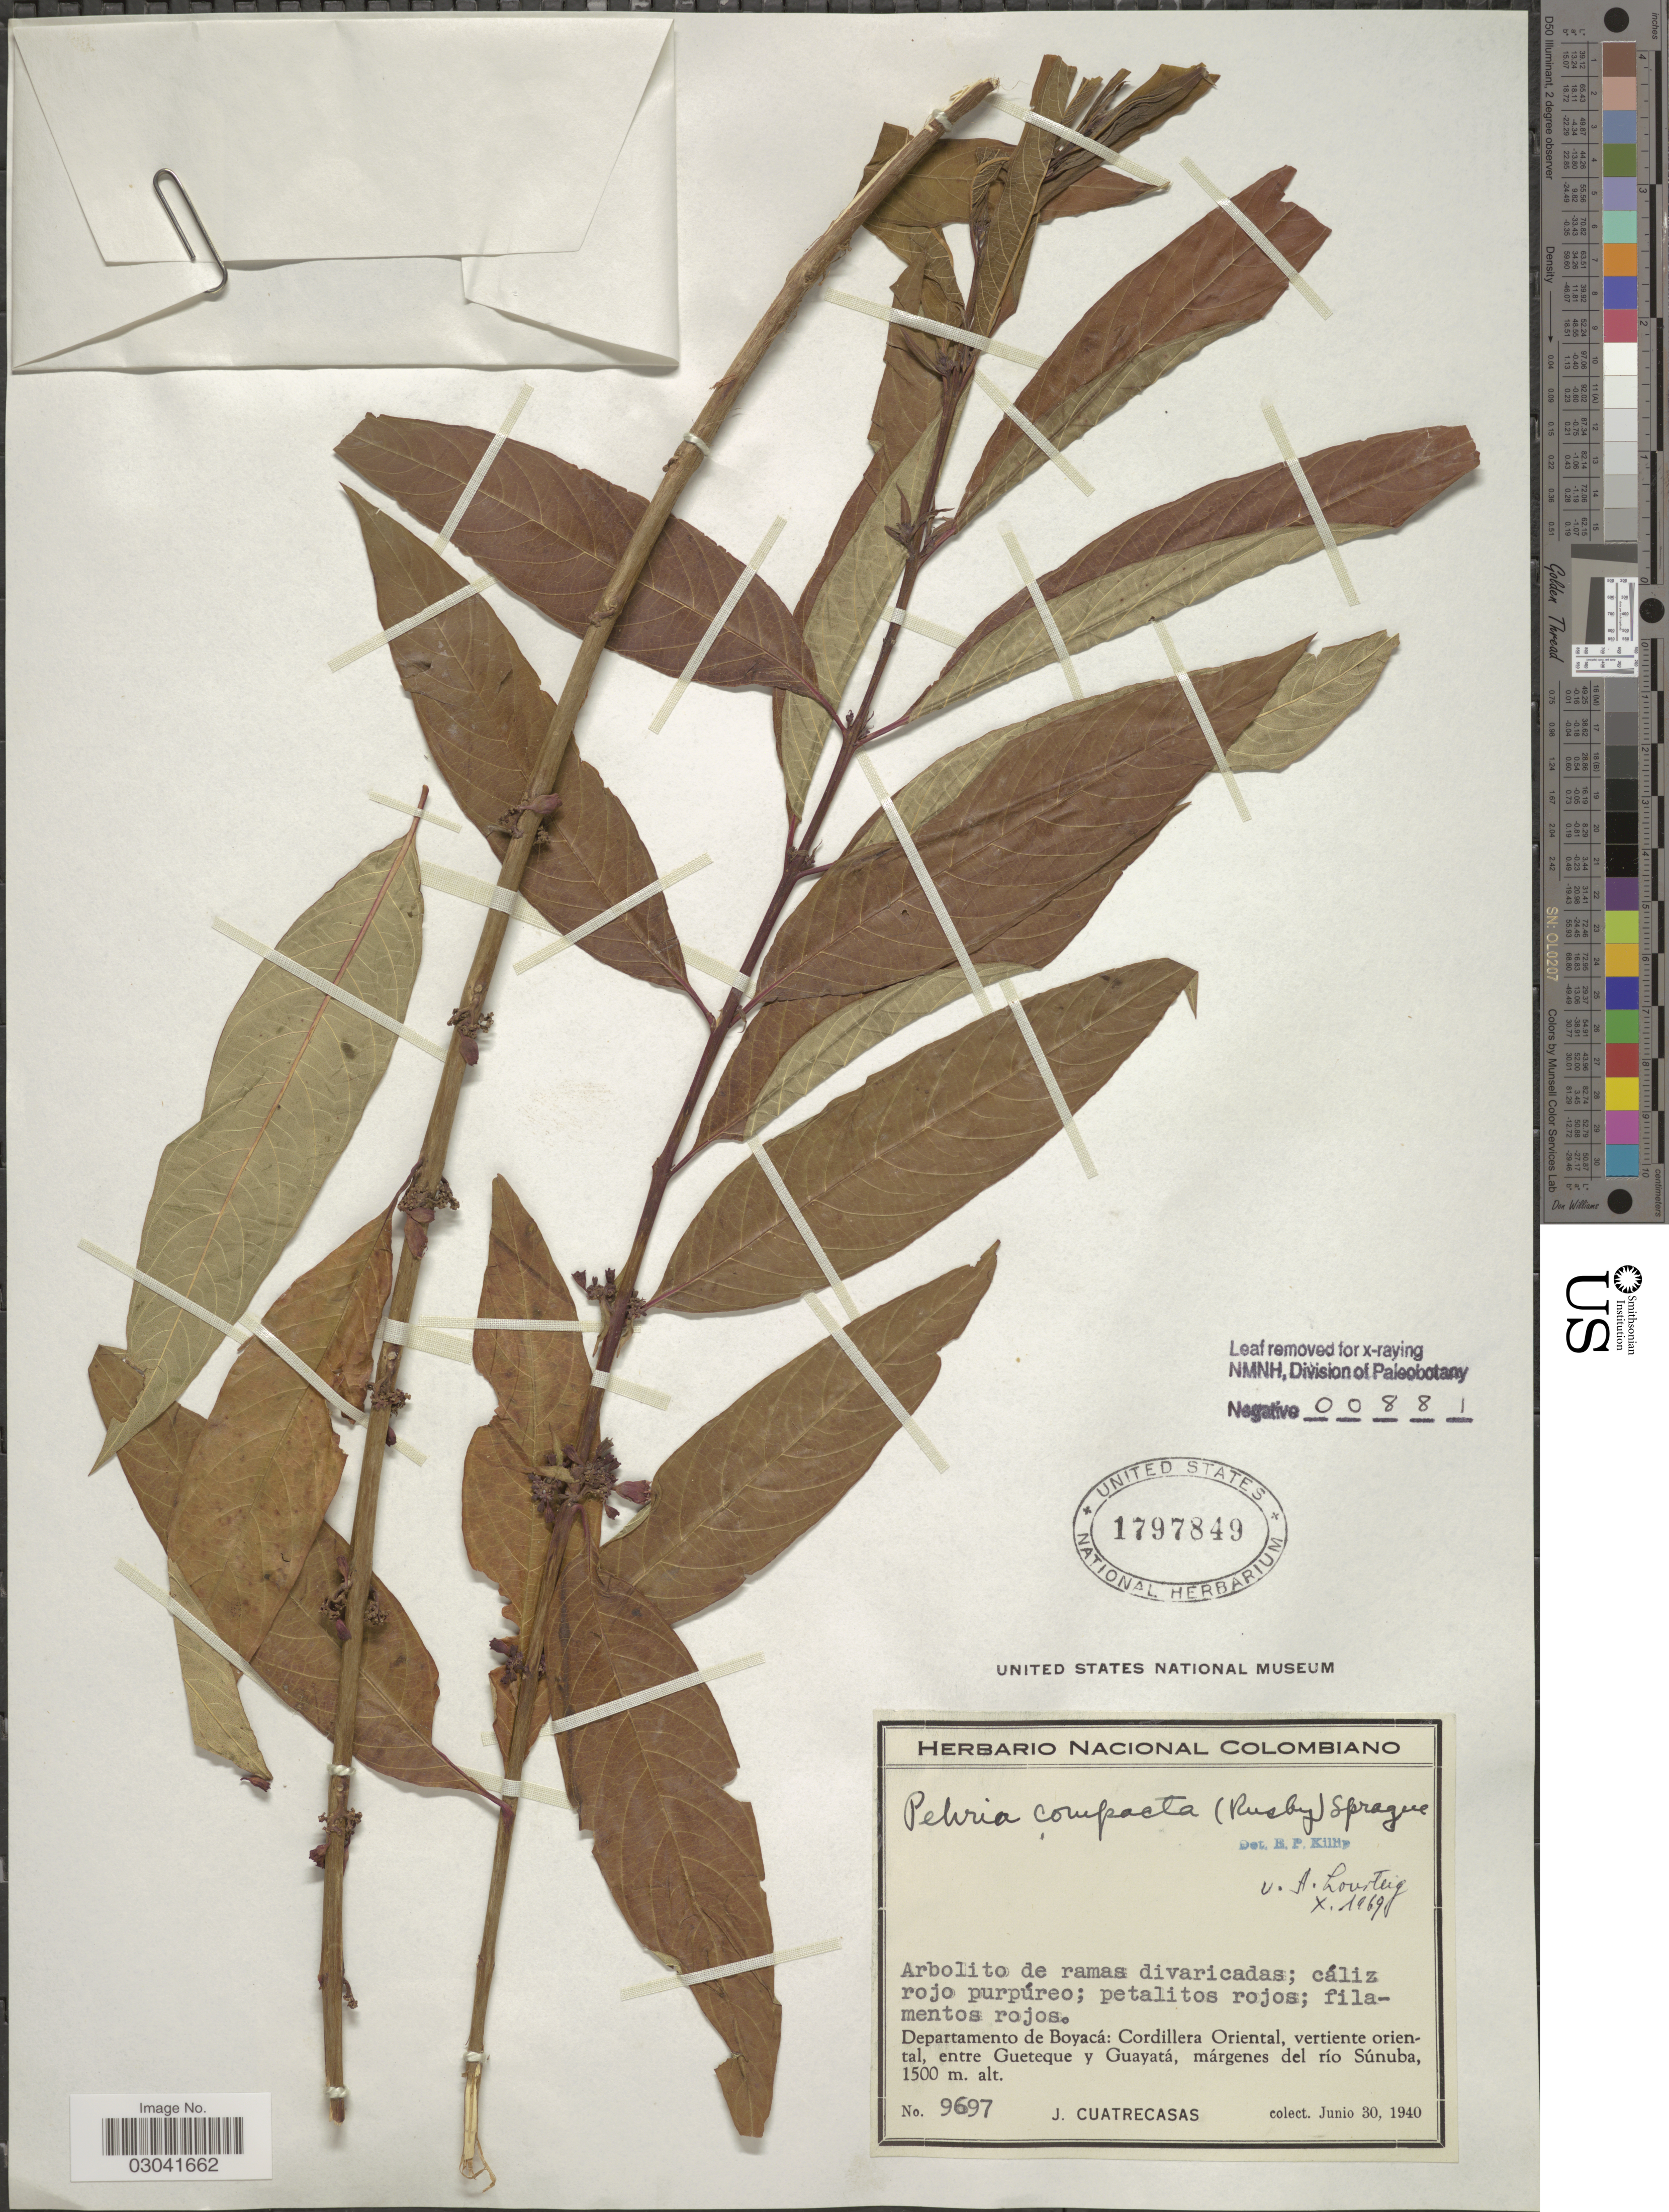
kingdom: Plantae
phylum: Tracheophyta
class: Magnoliopsida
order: Myrtales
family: Lythraceae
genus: Pehria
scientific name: Pehria compacta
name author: Sprague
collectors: J. Cuatrecasas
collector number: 9697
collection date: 1940-06-30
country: Colombia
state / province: Boyacá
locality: Departamento de Boyacá: Cordillera Oriental, vertiente oriental, entre Gueteque y Guayatá, márgenes del río Súnuba.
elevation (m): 1500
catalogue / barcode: US 1797849